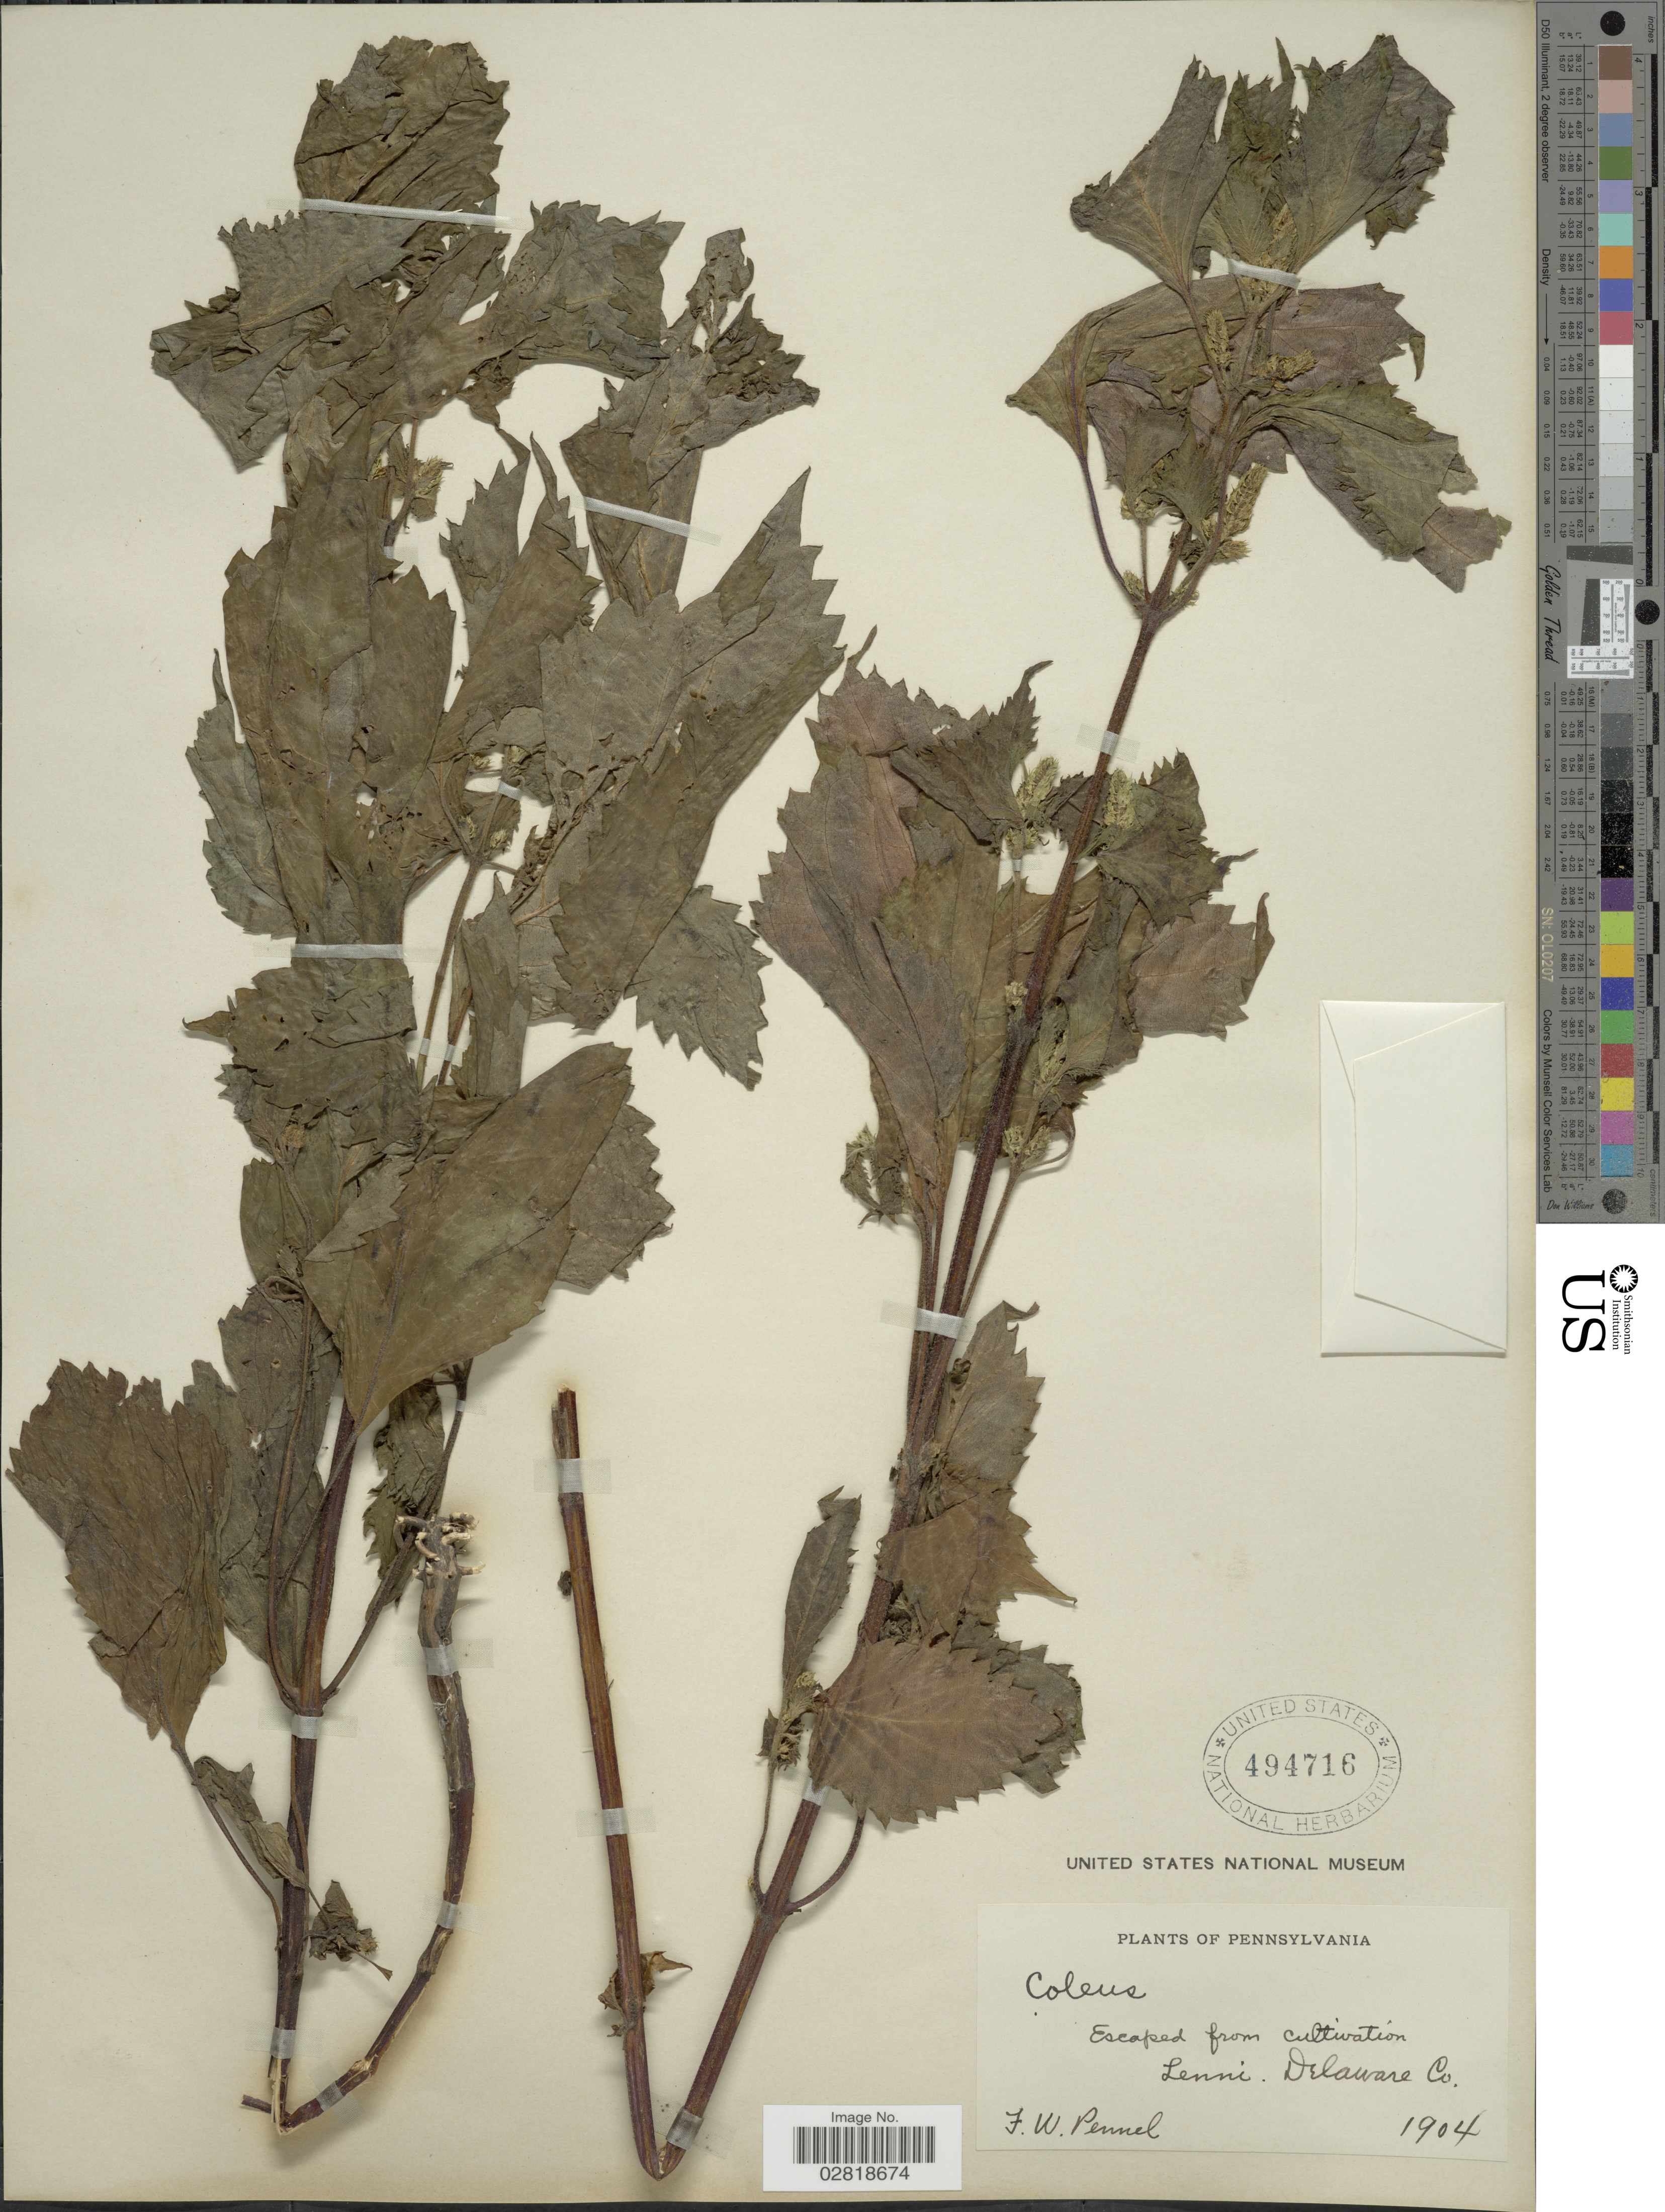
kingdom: Plantae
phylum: Tracheophyta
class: Magnoliopsida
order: Lamiales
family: Lamiaceae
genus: Plectranthus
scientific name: Plectranthus sp.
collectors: F. W. Pennell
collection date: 1904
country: United States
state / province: Delaware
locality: Lenni. Delaware Co.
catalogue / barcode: US 494716